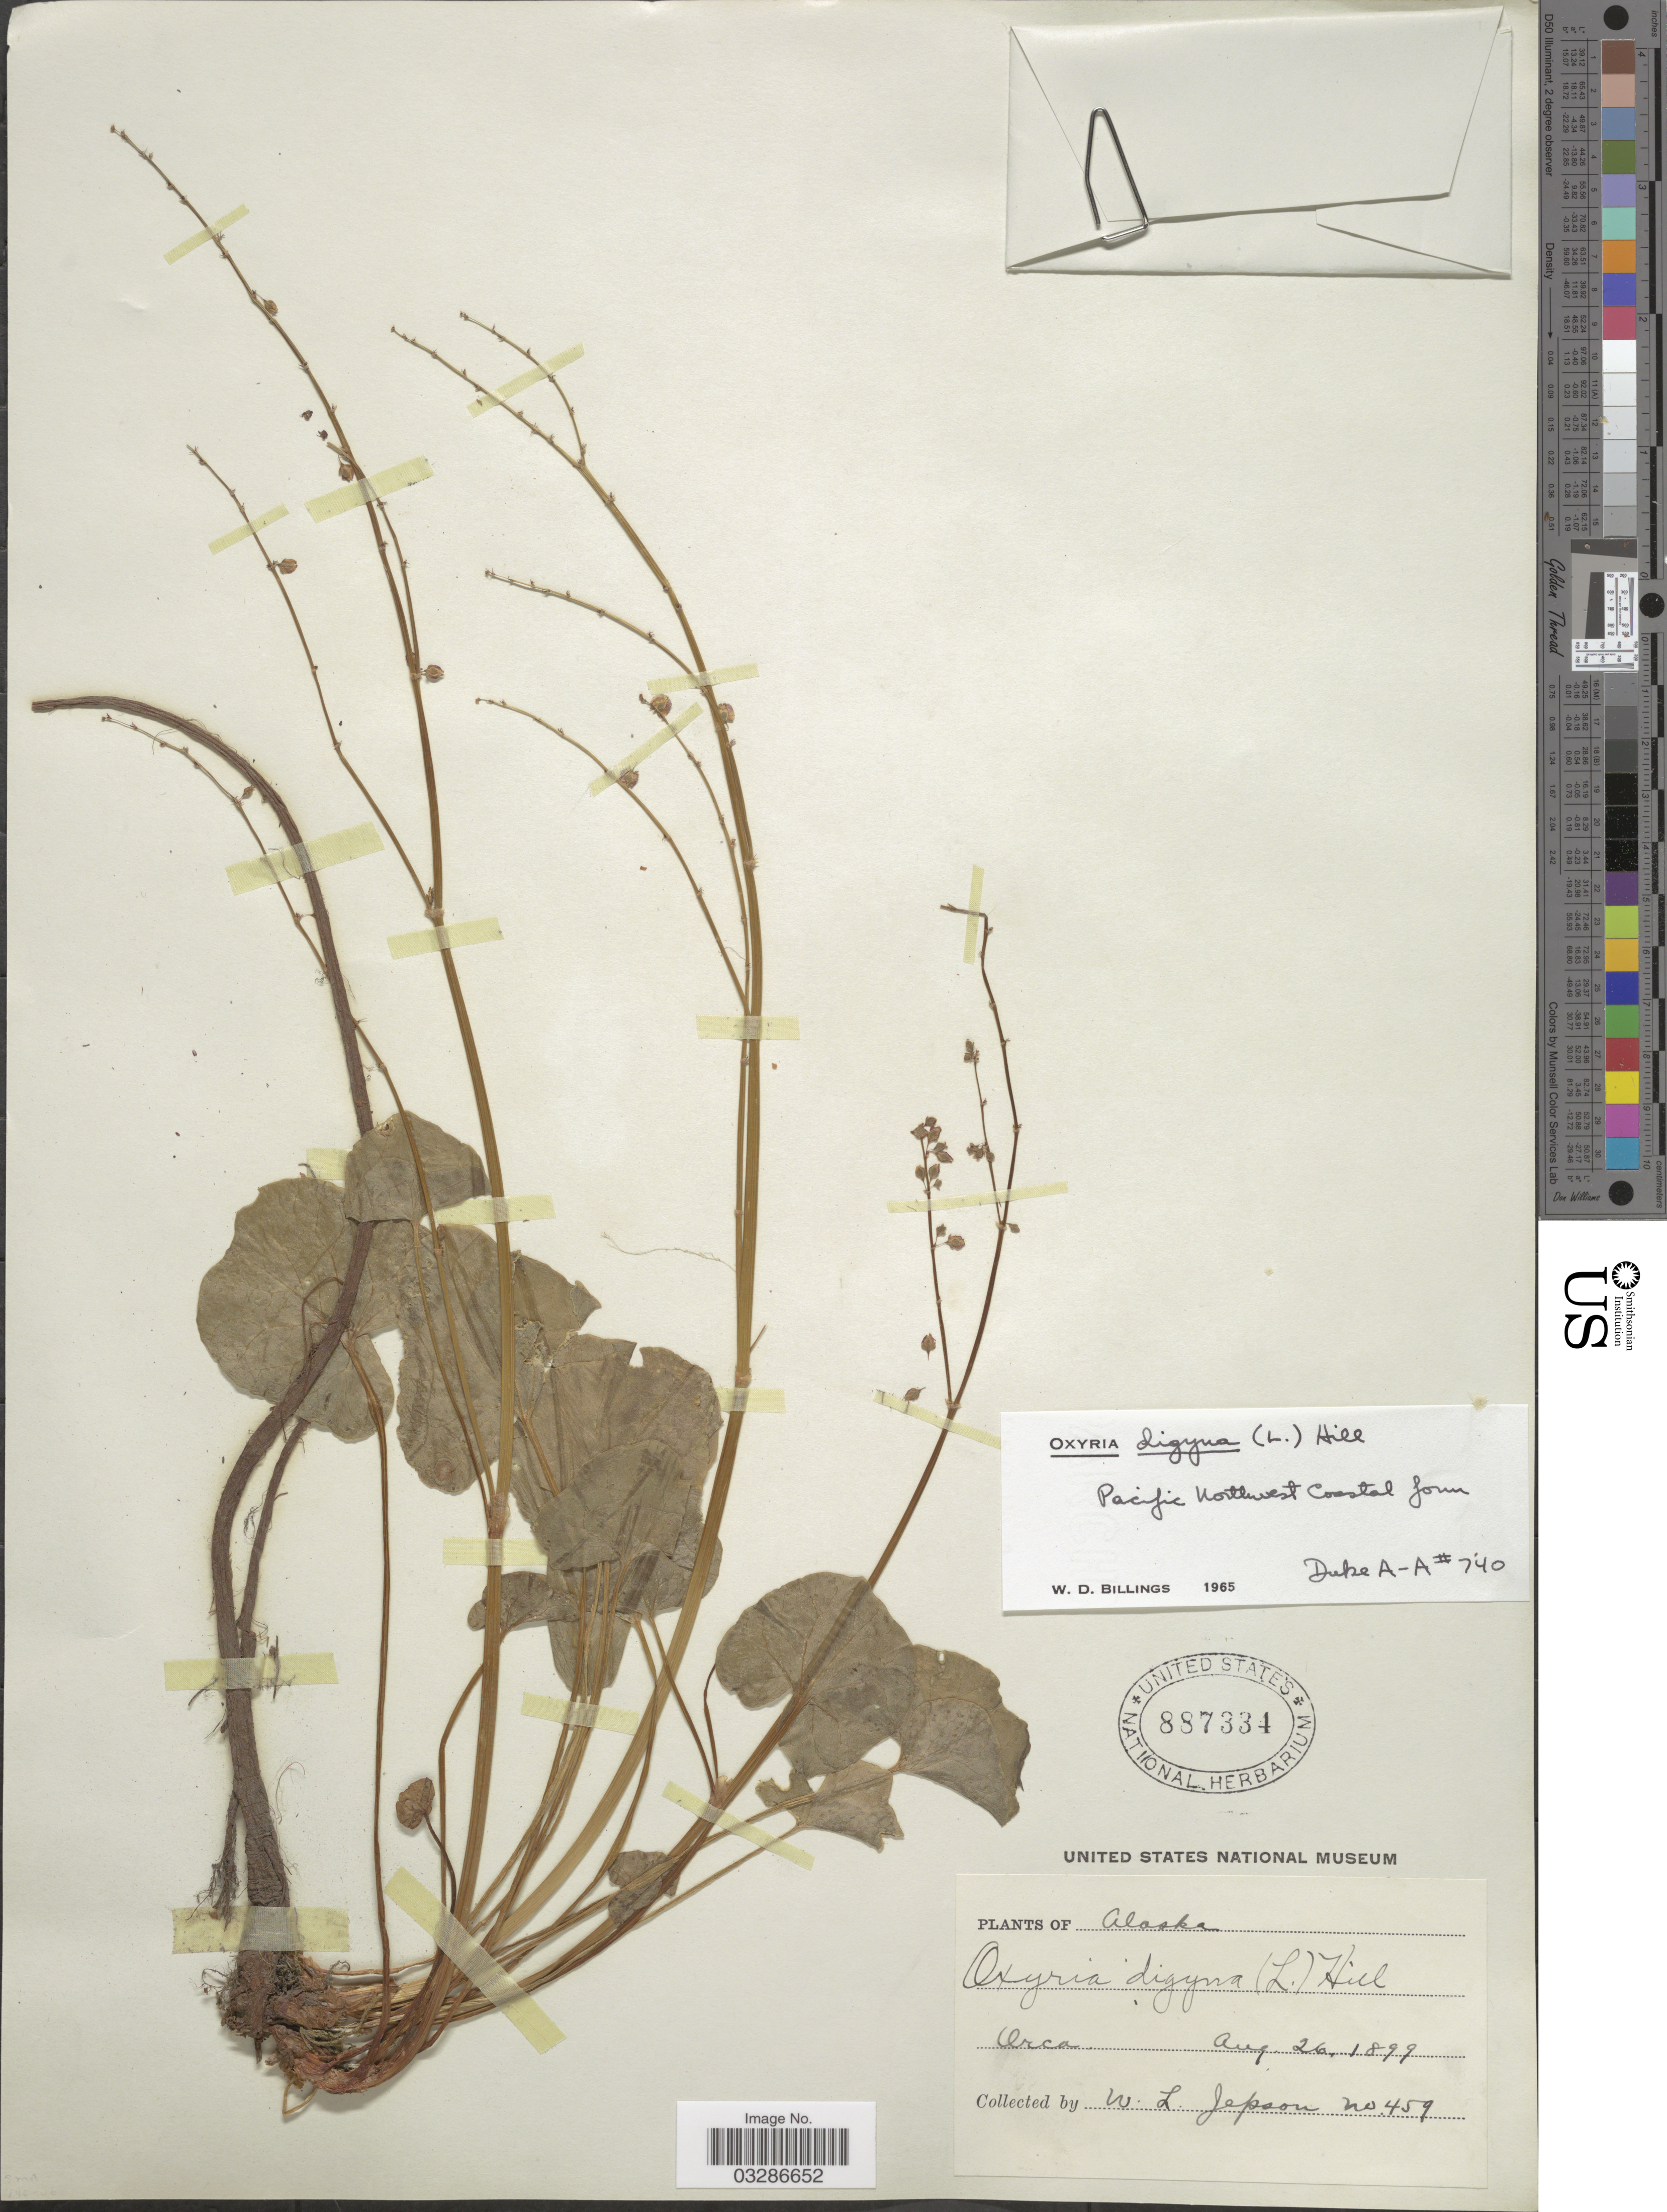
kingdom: Plantae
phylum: Tracheophyta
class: Magnoliopsida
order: Caryophyllales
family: Polygonaceae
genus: Oxyria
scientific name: Oxyria digyna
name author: (L.) Hill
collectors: W. L. Jepson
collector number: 459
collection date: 1899-08-26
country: United States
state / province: Alaska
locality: Orca.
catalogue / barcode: US 887334